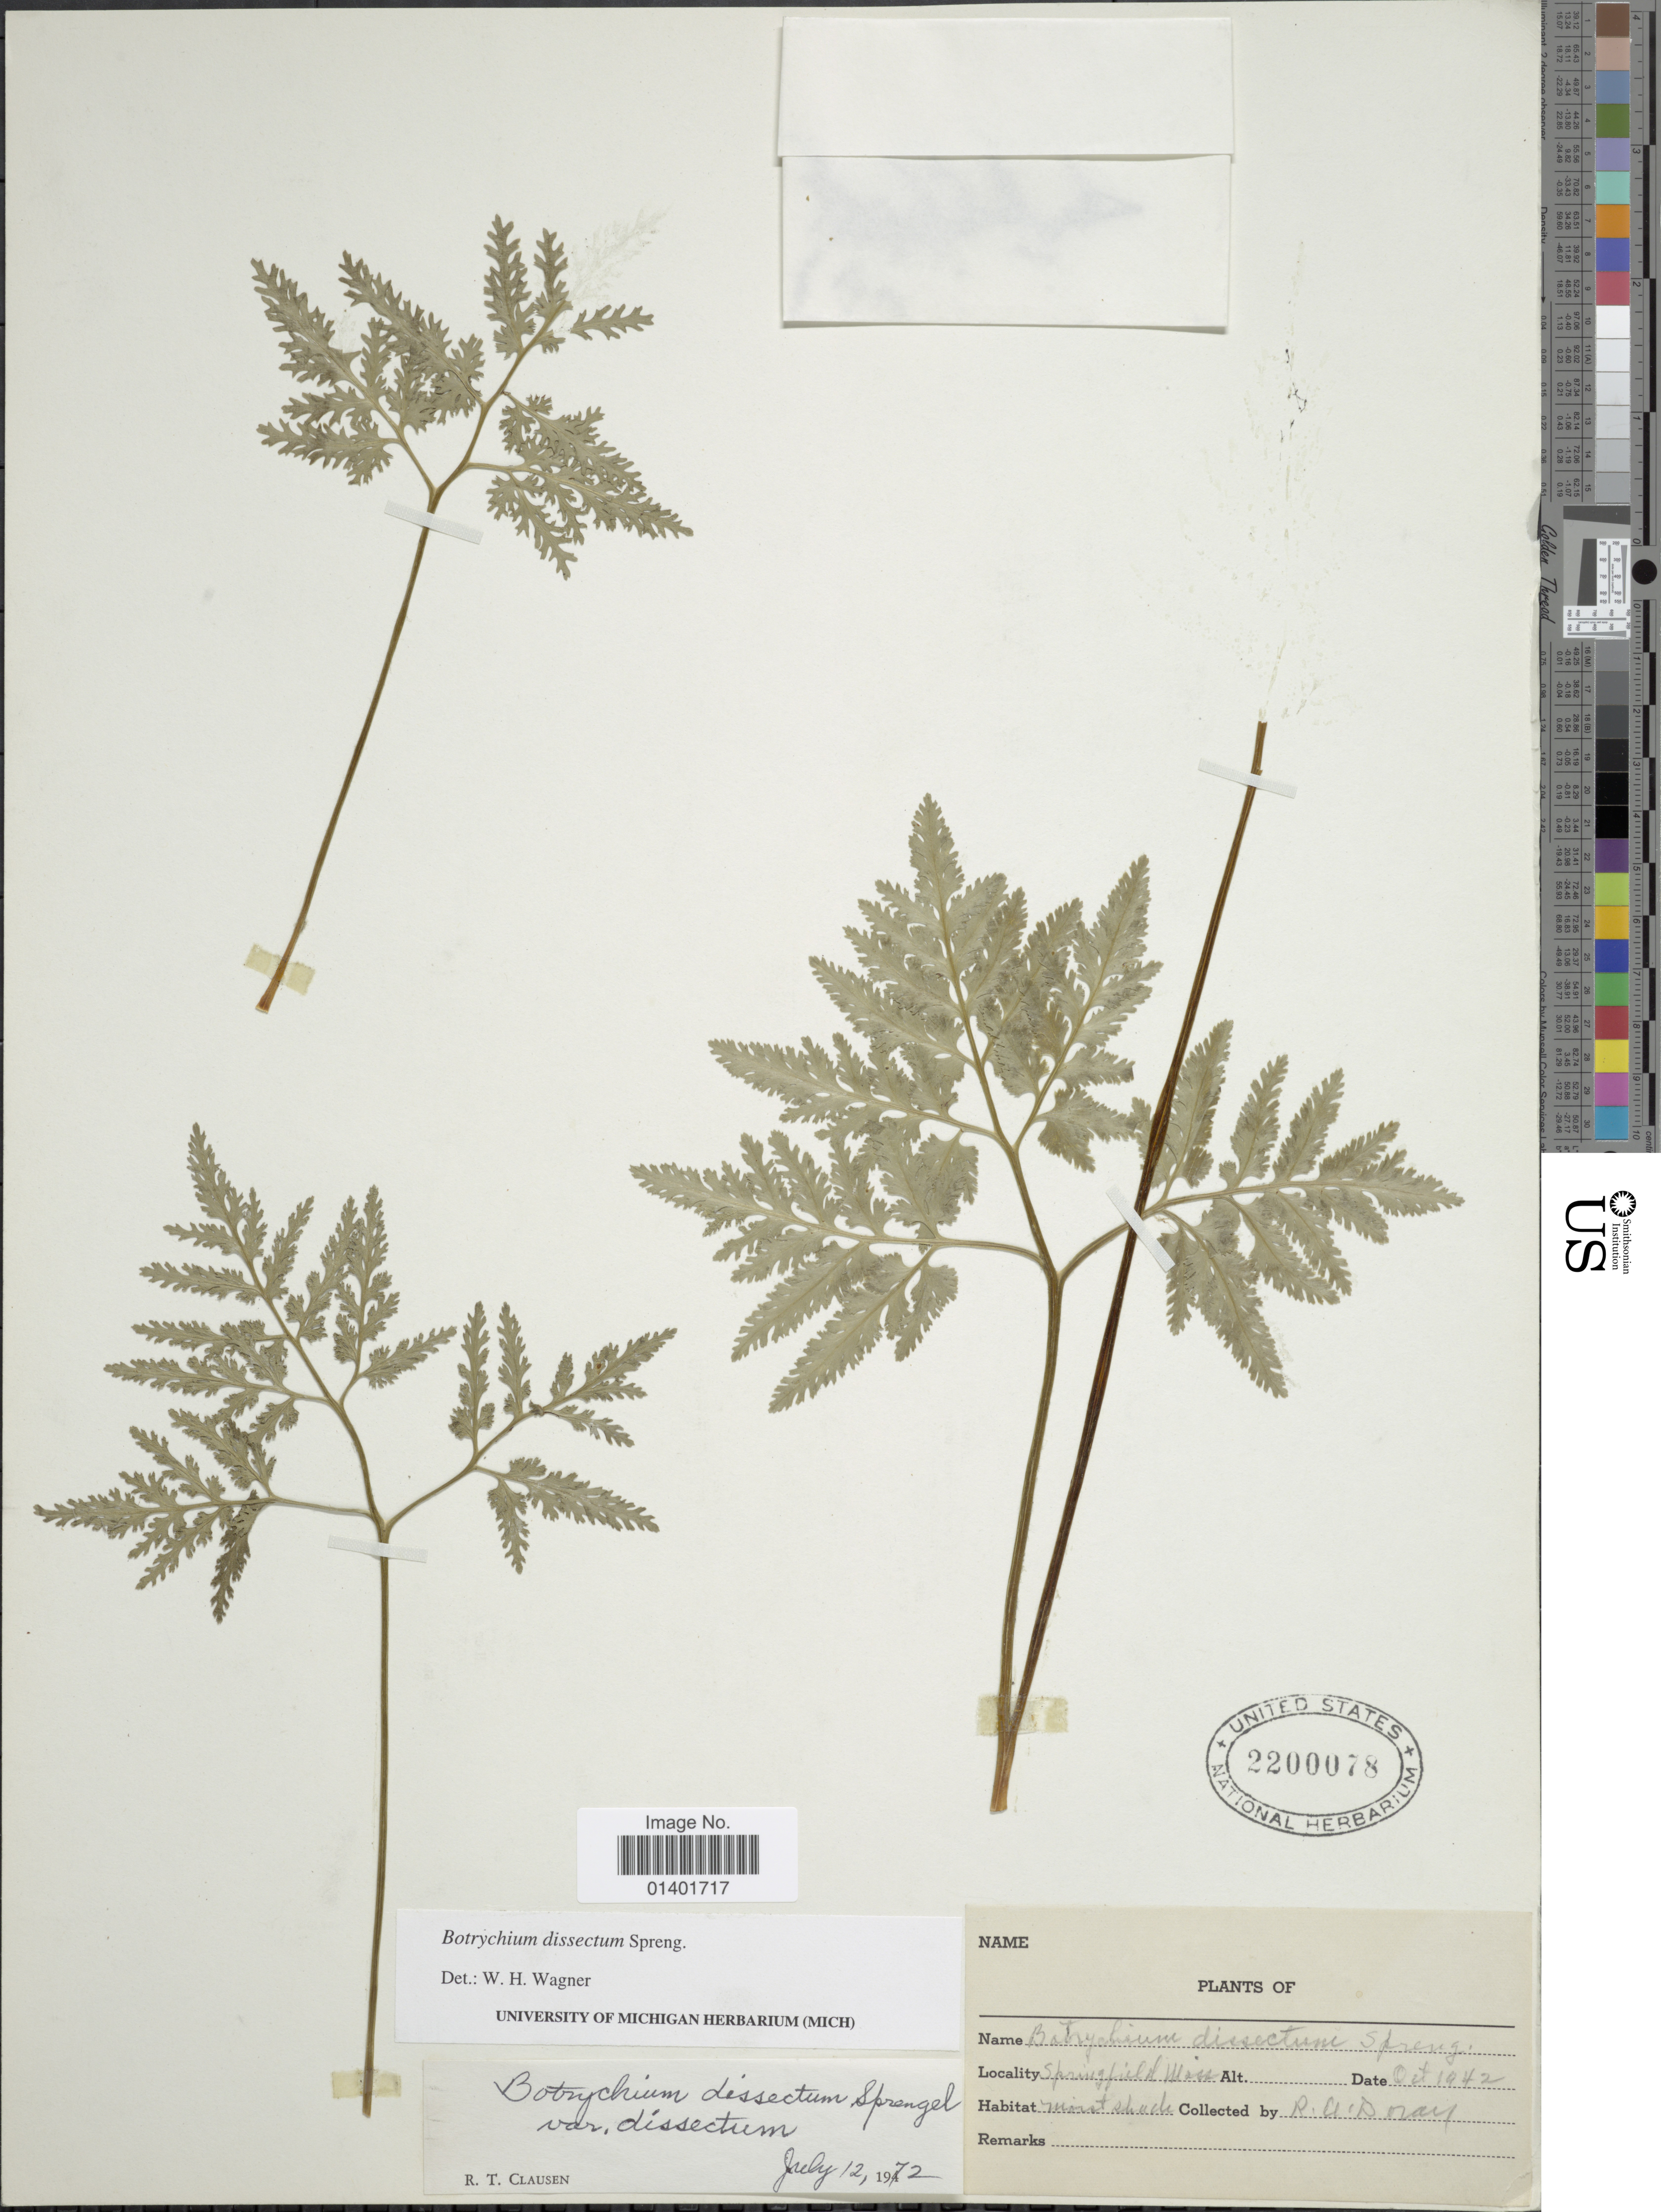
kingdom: Plantae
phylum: Tracheophyta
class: Polypodiopsida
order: Ophioglossales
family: Ophioglossaceae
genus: Botrychium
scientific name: Botrychium dissectum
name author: Spreng.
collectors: R. Doray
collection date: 1942-10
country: United States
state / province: Massachusetts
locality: Springfield.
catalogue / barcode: US 2200078